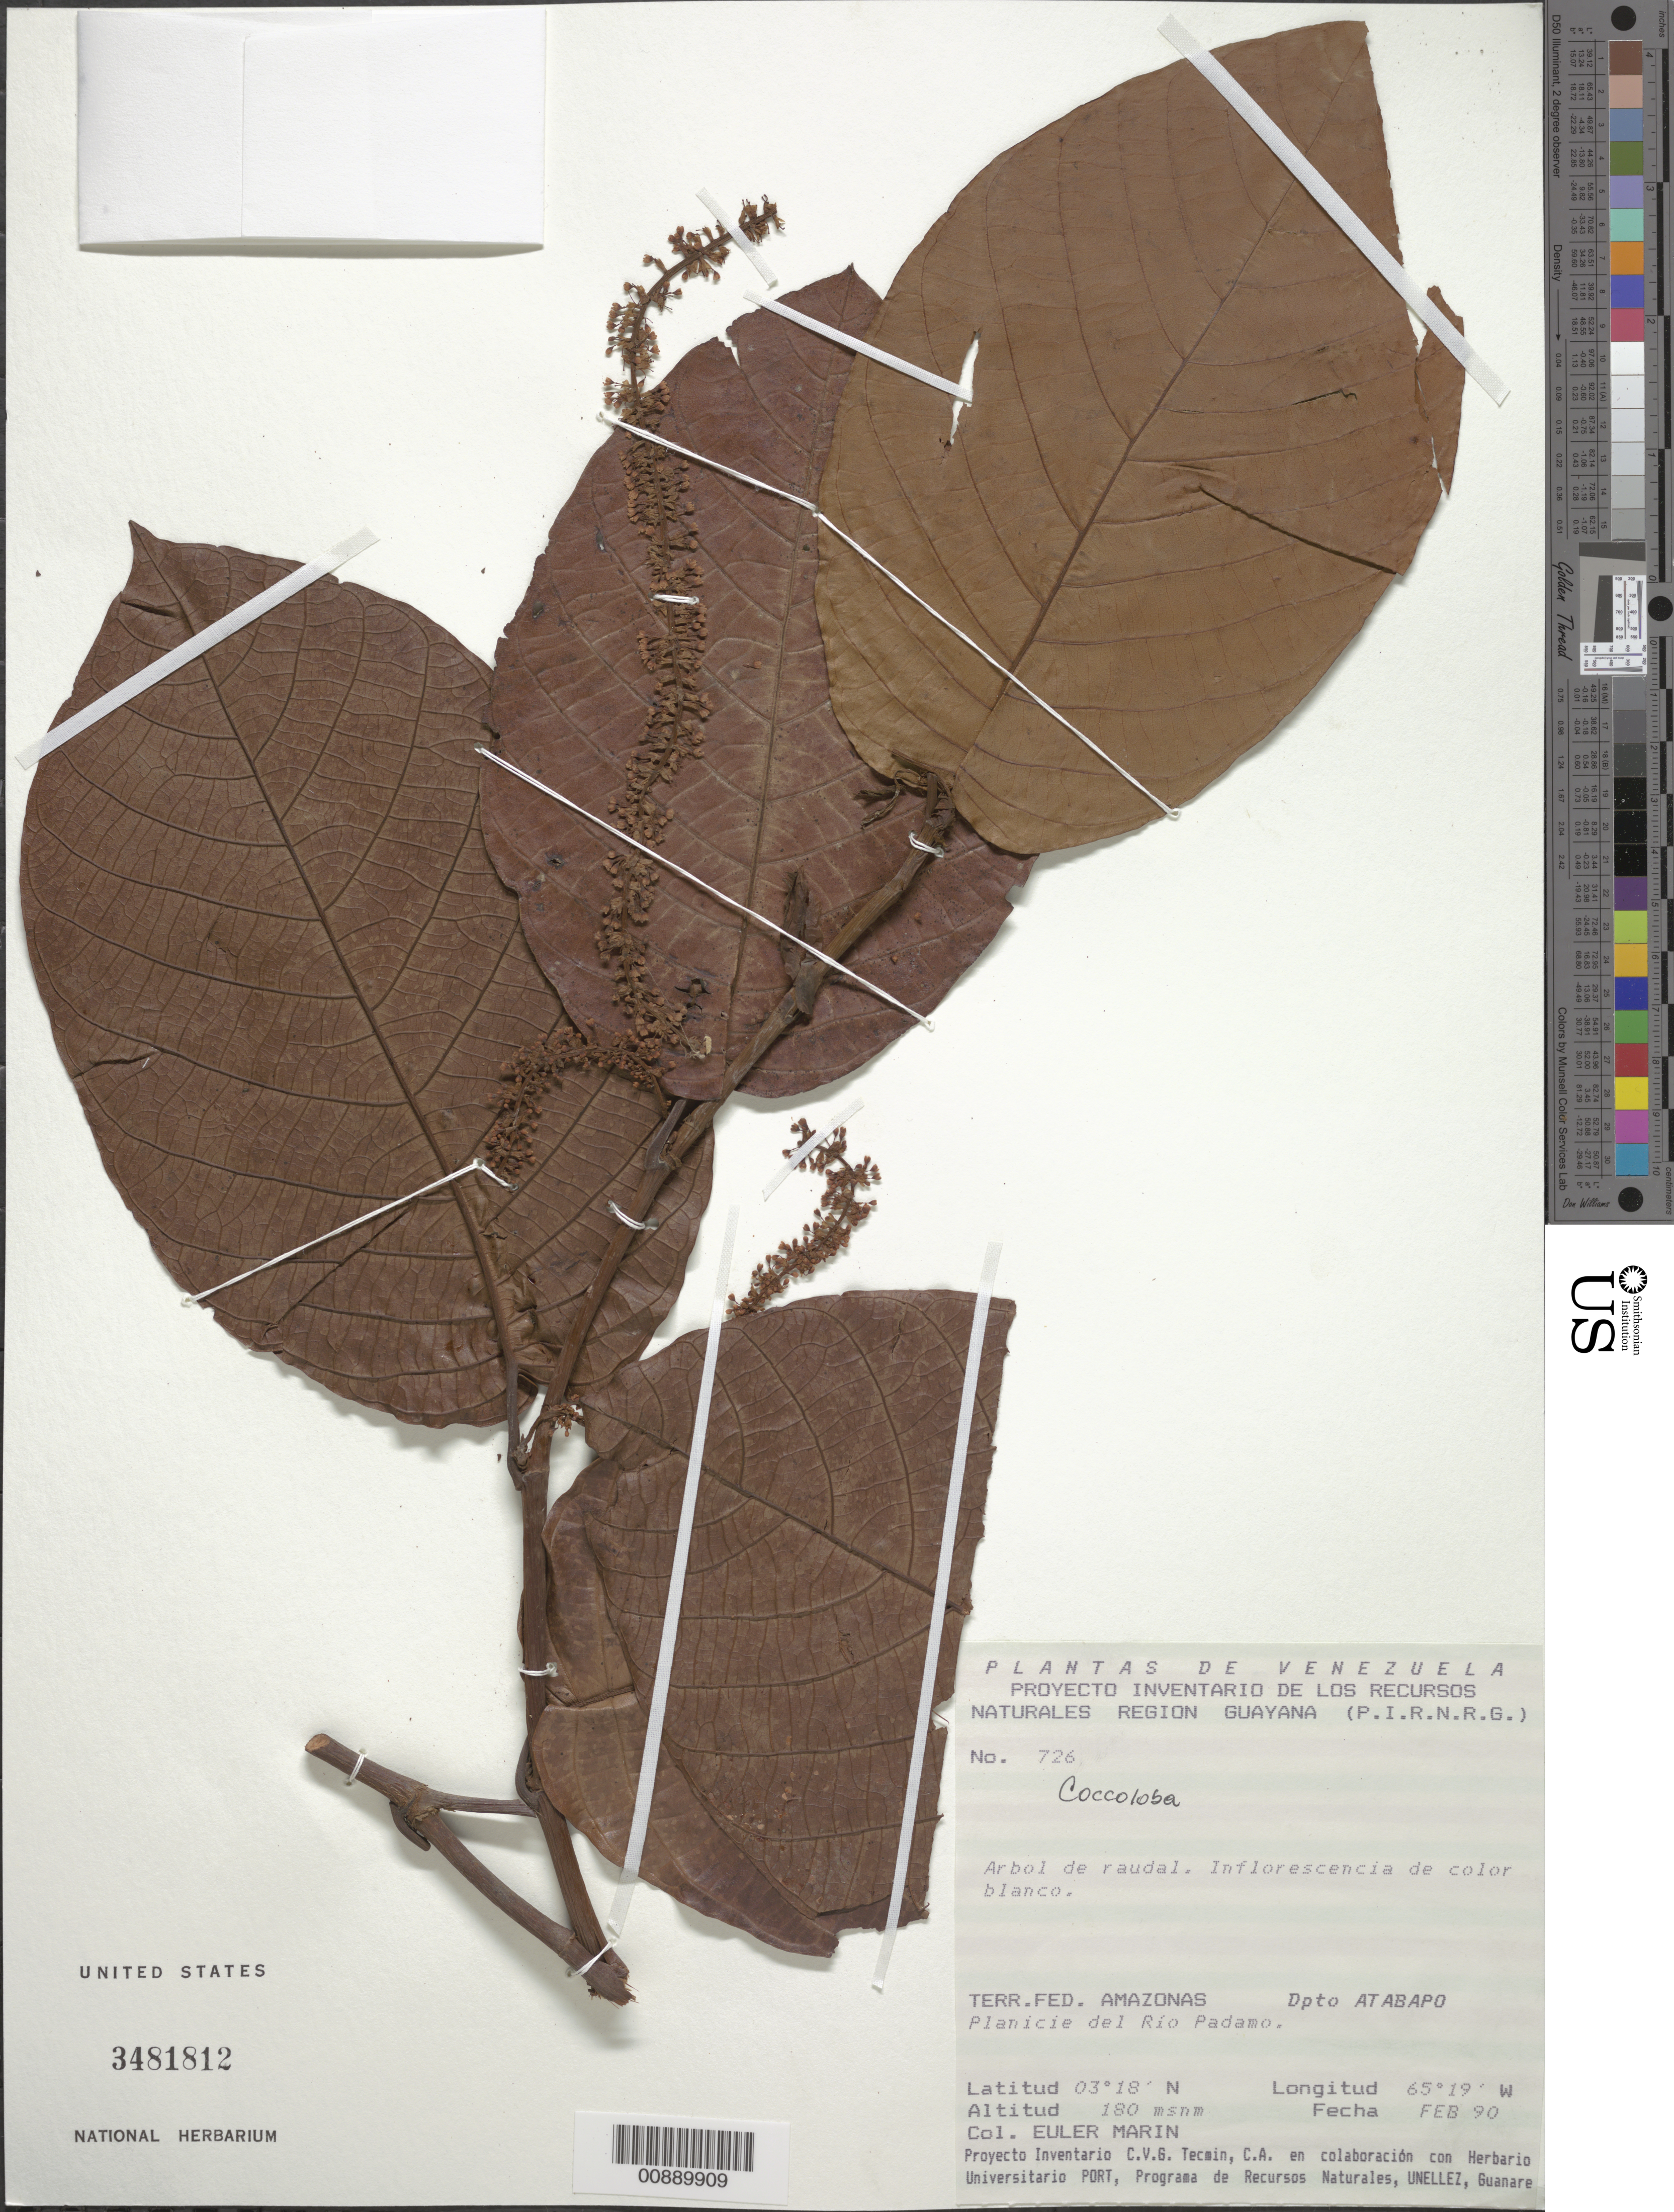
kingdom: Plantae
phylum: Tracheophyta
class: Magnoliopsida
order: Caryophyllales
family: Polygonaceae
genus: Coccoloba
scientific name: Coccoloba sp.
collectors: E. Marin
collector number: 726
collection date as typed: Feb-90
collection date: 1990-02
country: Venezuela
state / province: Amazonas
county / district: Atabapo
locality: Río Padamo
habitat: Raudal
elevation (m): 180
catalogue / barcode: US 3481812